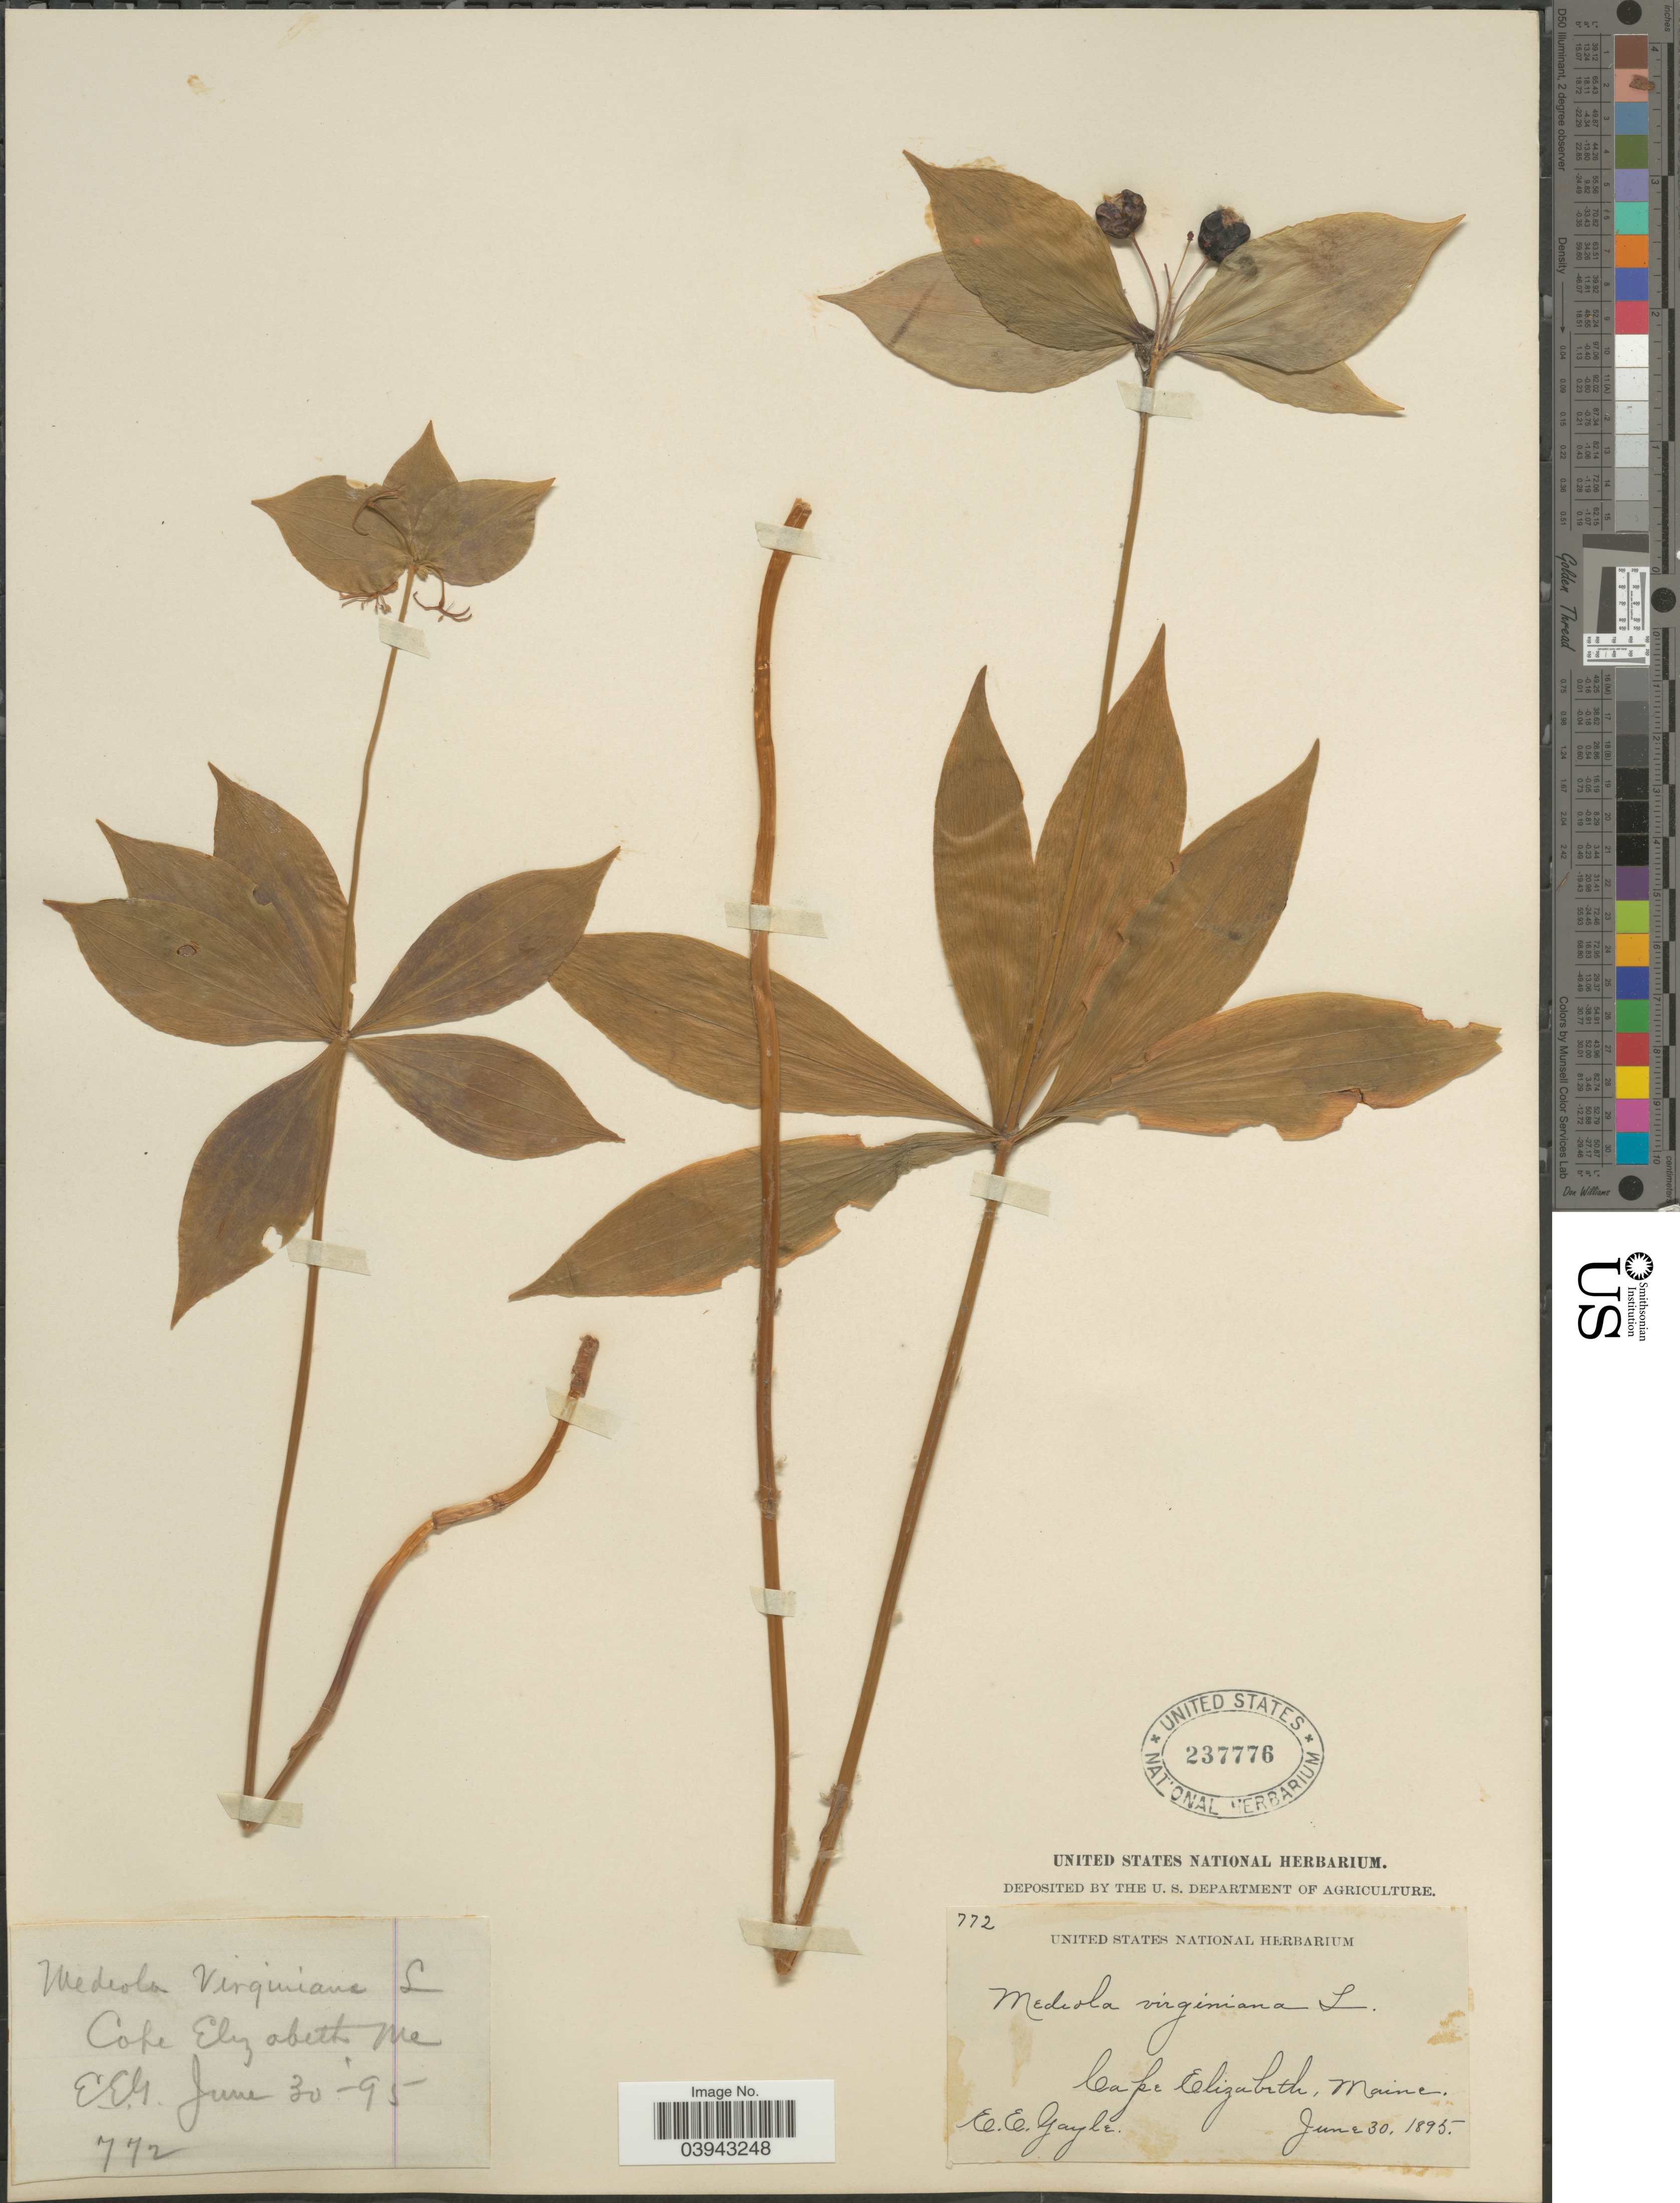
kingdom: Plantae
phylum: Tracheophyta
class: Liliopsida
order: Liliales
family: Liliaceae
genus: Medeola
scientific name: Medeola virginiana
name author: (L.) Desf.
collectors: E. Gayle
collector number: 772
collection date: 1895-06-30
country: United States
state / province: Maine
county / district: Cumberland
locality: Cape Elizabeth.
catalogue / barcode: US 237776